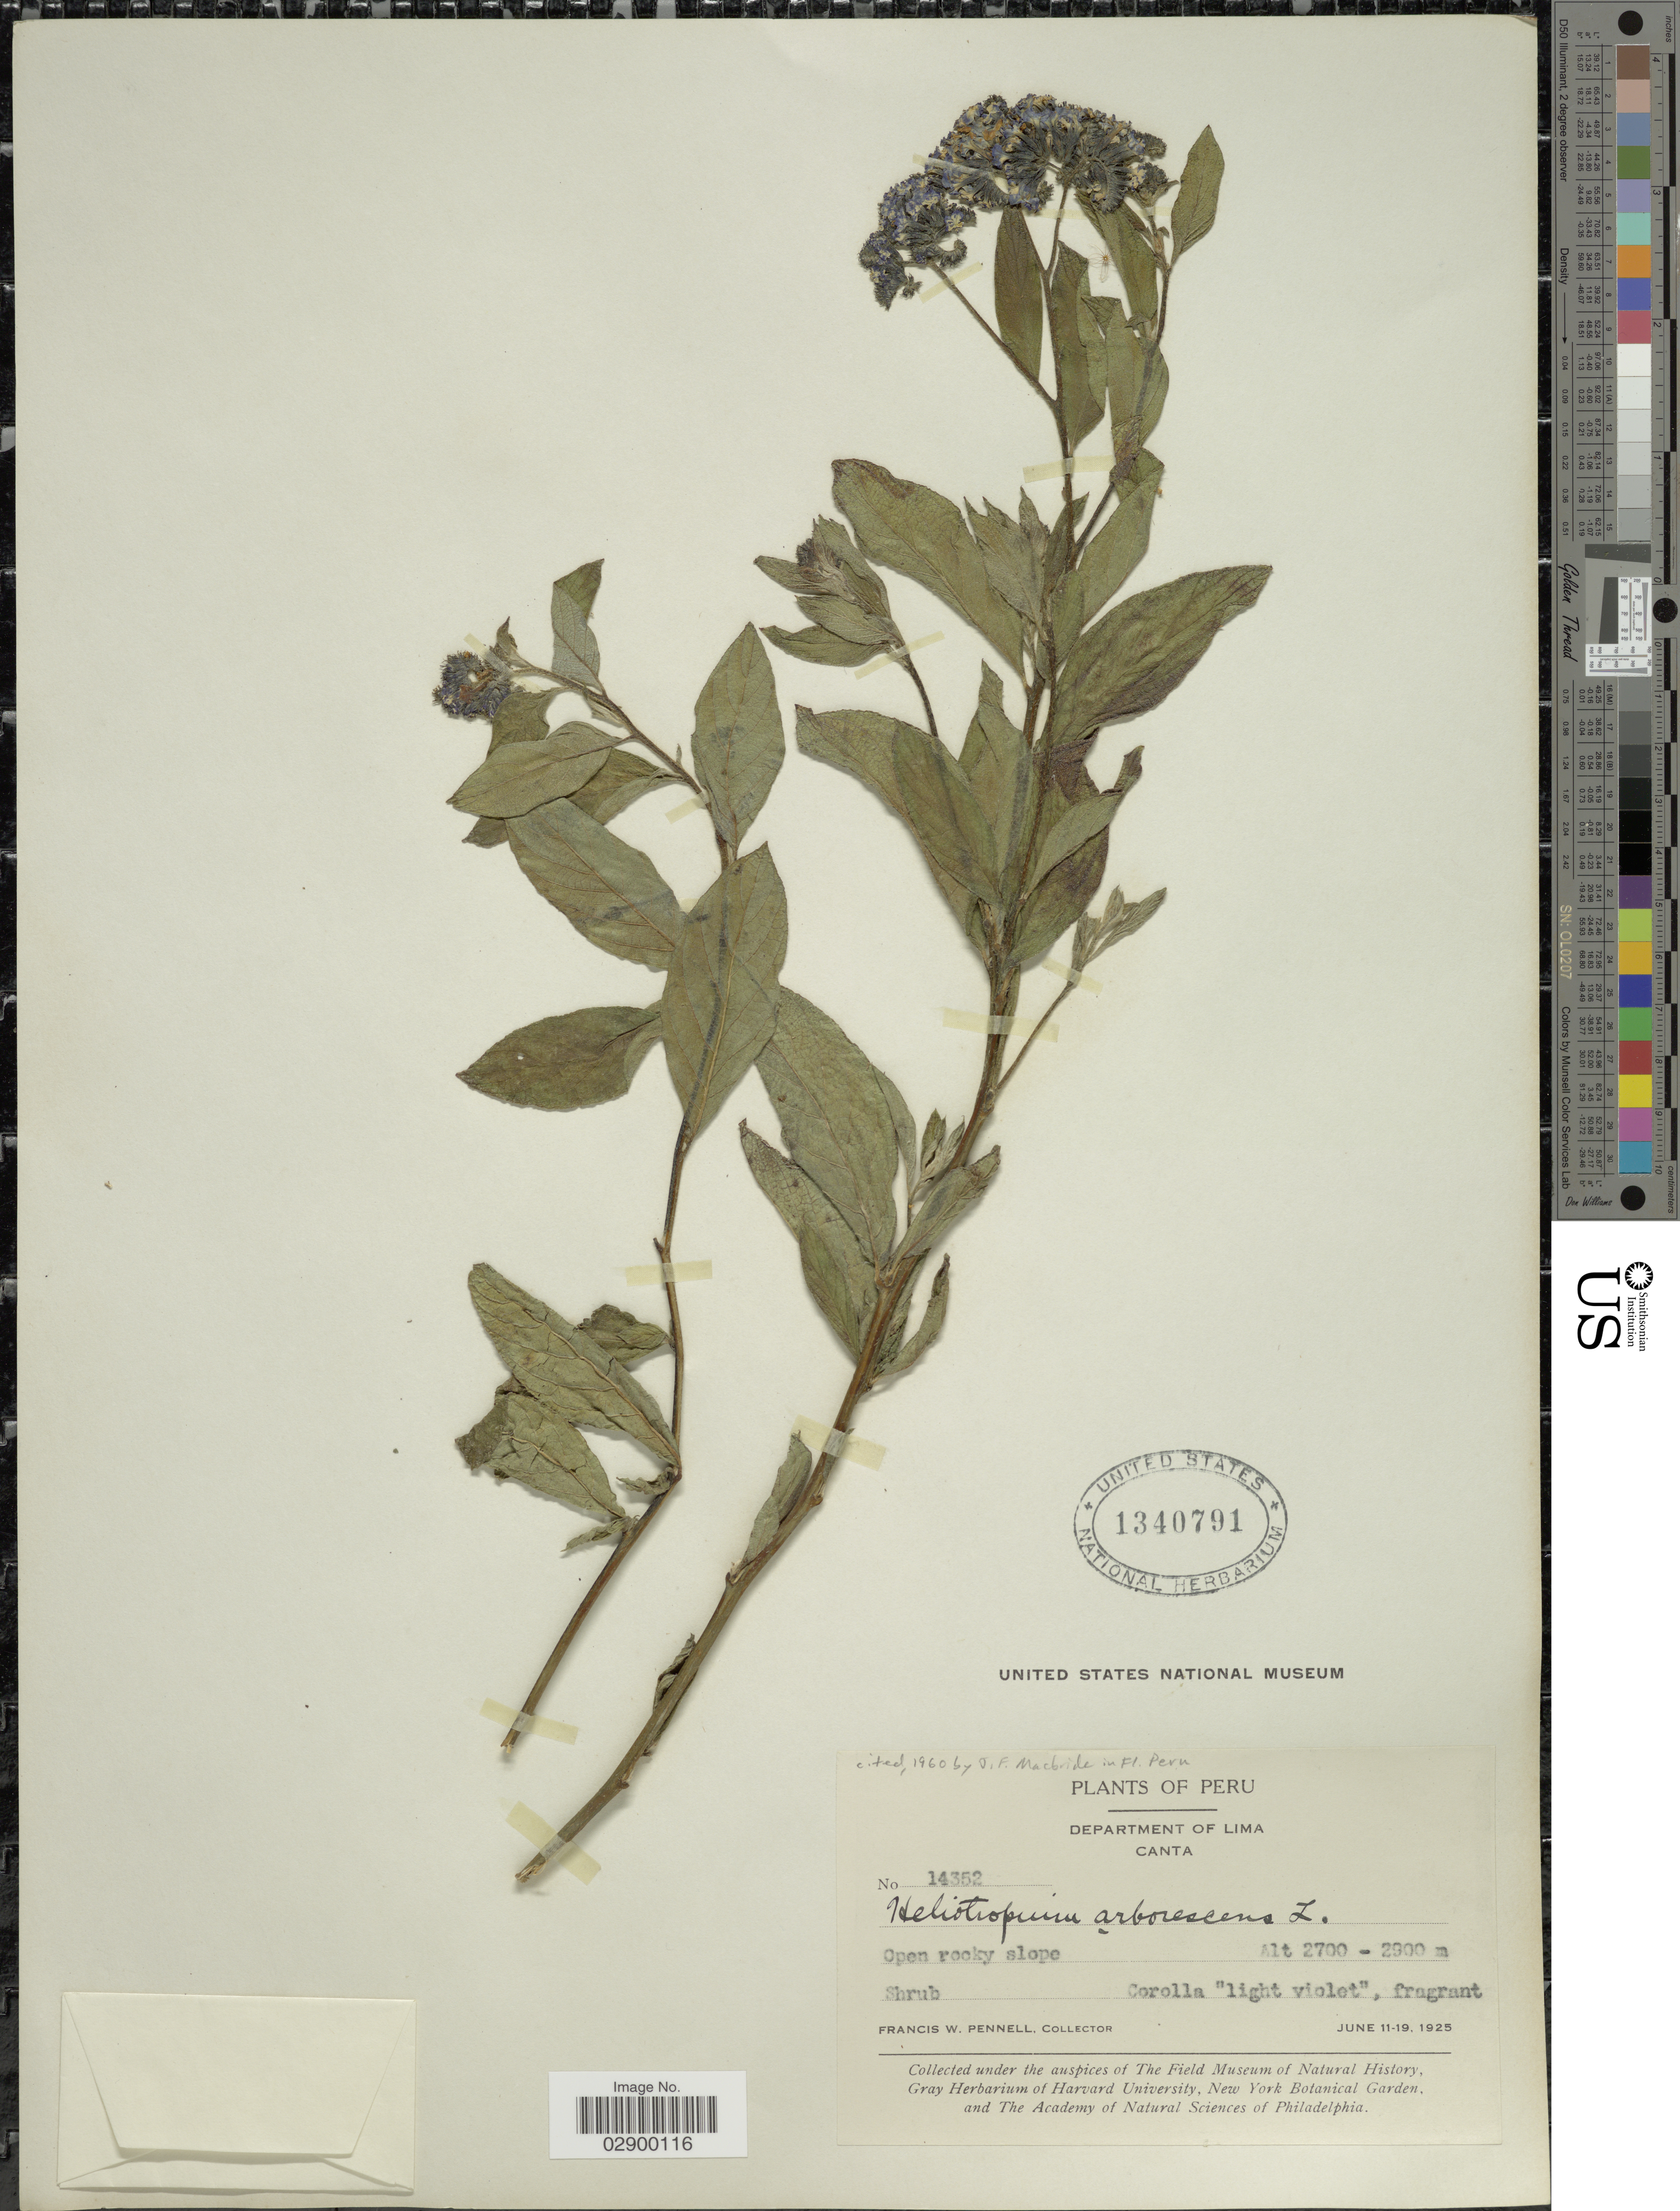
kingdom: Plantae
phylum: Tracheophyta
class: Magnoliopsida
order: Boraginales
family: Heliotropiaceae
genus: Heliotropium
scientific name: Heliotropium arborescens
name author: L.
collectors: F. W. Pennell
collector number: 14352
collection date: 1925-06-11/1925-06-19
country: Peru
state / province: Lima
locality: Department of Lima. Canta.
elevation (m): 2700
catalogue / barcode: US 1340791